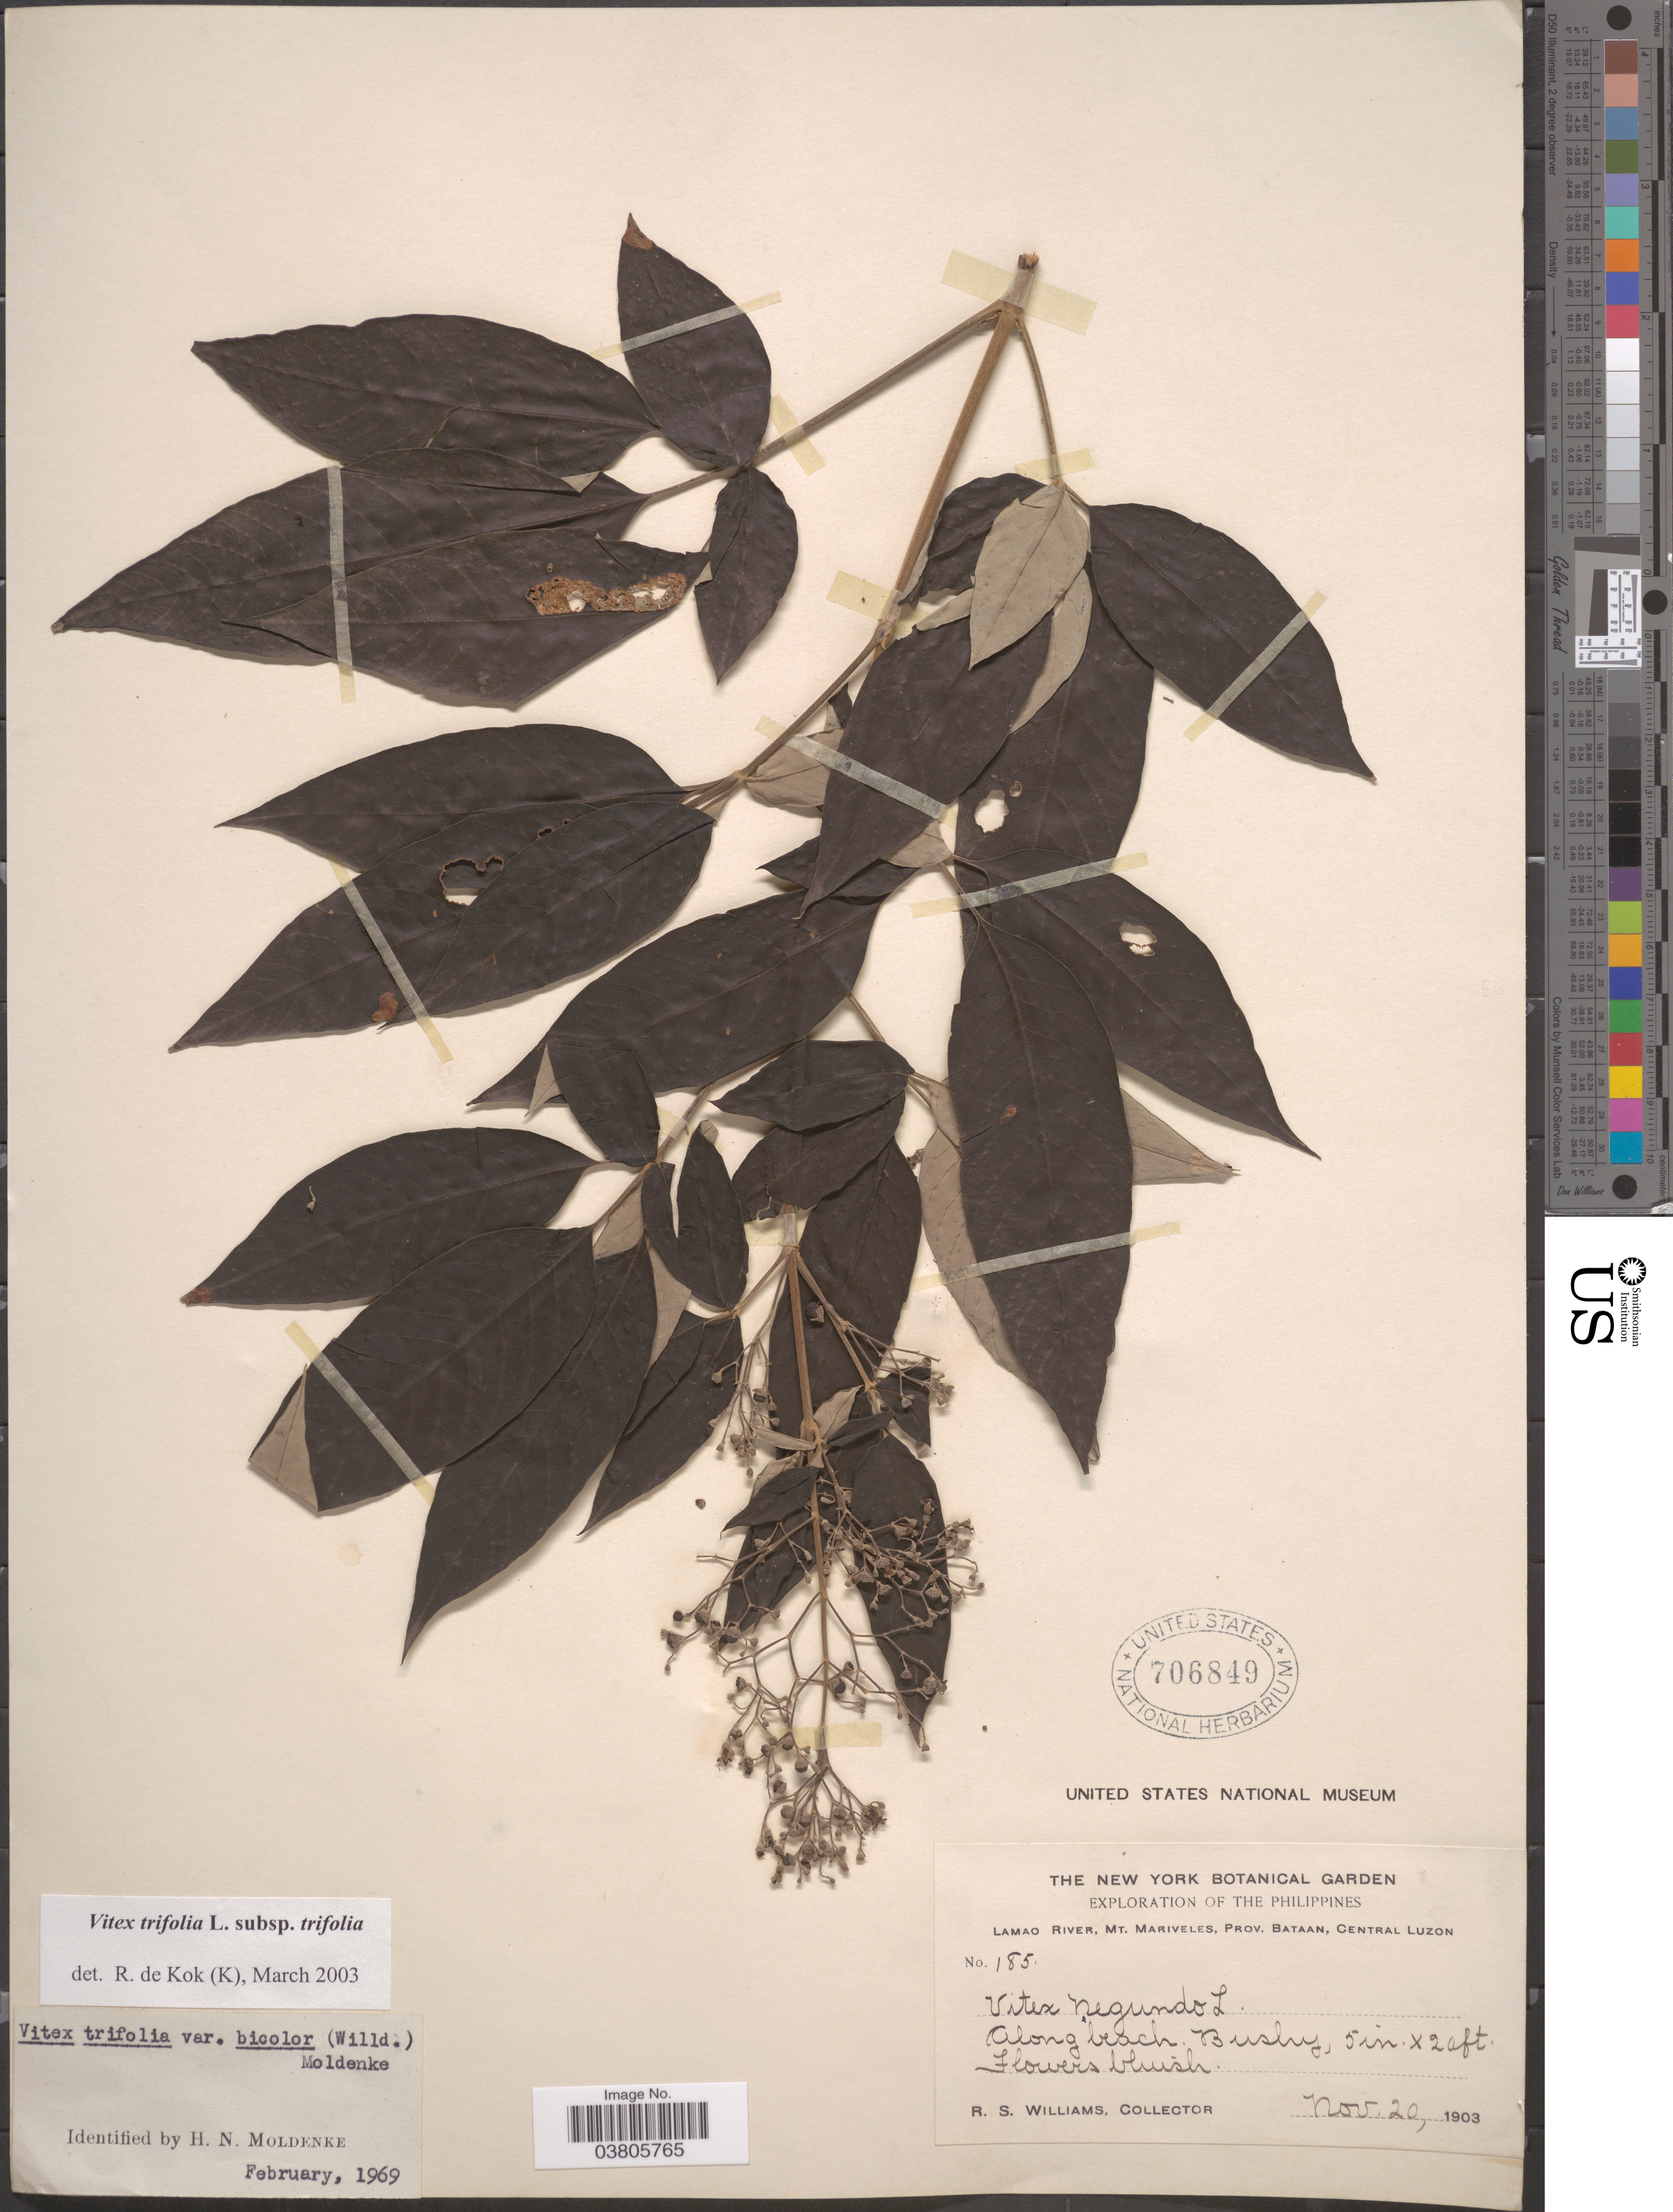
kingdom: Plantae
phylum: Tracheophyta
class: Magnoliopsida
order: Lamiales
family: Lamiaceae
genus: Vitex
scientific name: Vitex trifolia subsp. trifolia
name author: Vahl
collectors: R. S. Williams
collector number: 185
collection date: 1903-11-20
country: Philippines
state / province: Central Luzon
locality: Lamao River, Mt. Mariveles, Prov. Bataan, Central Luzon.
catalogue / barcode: US 706849